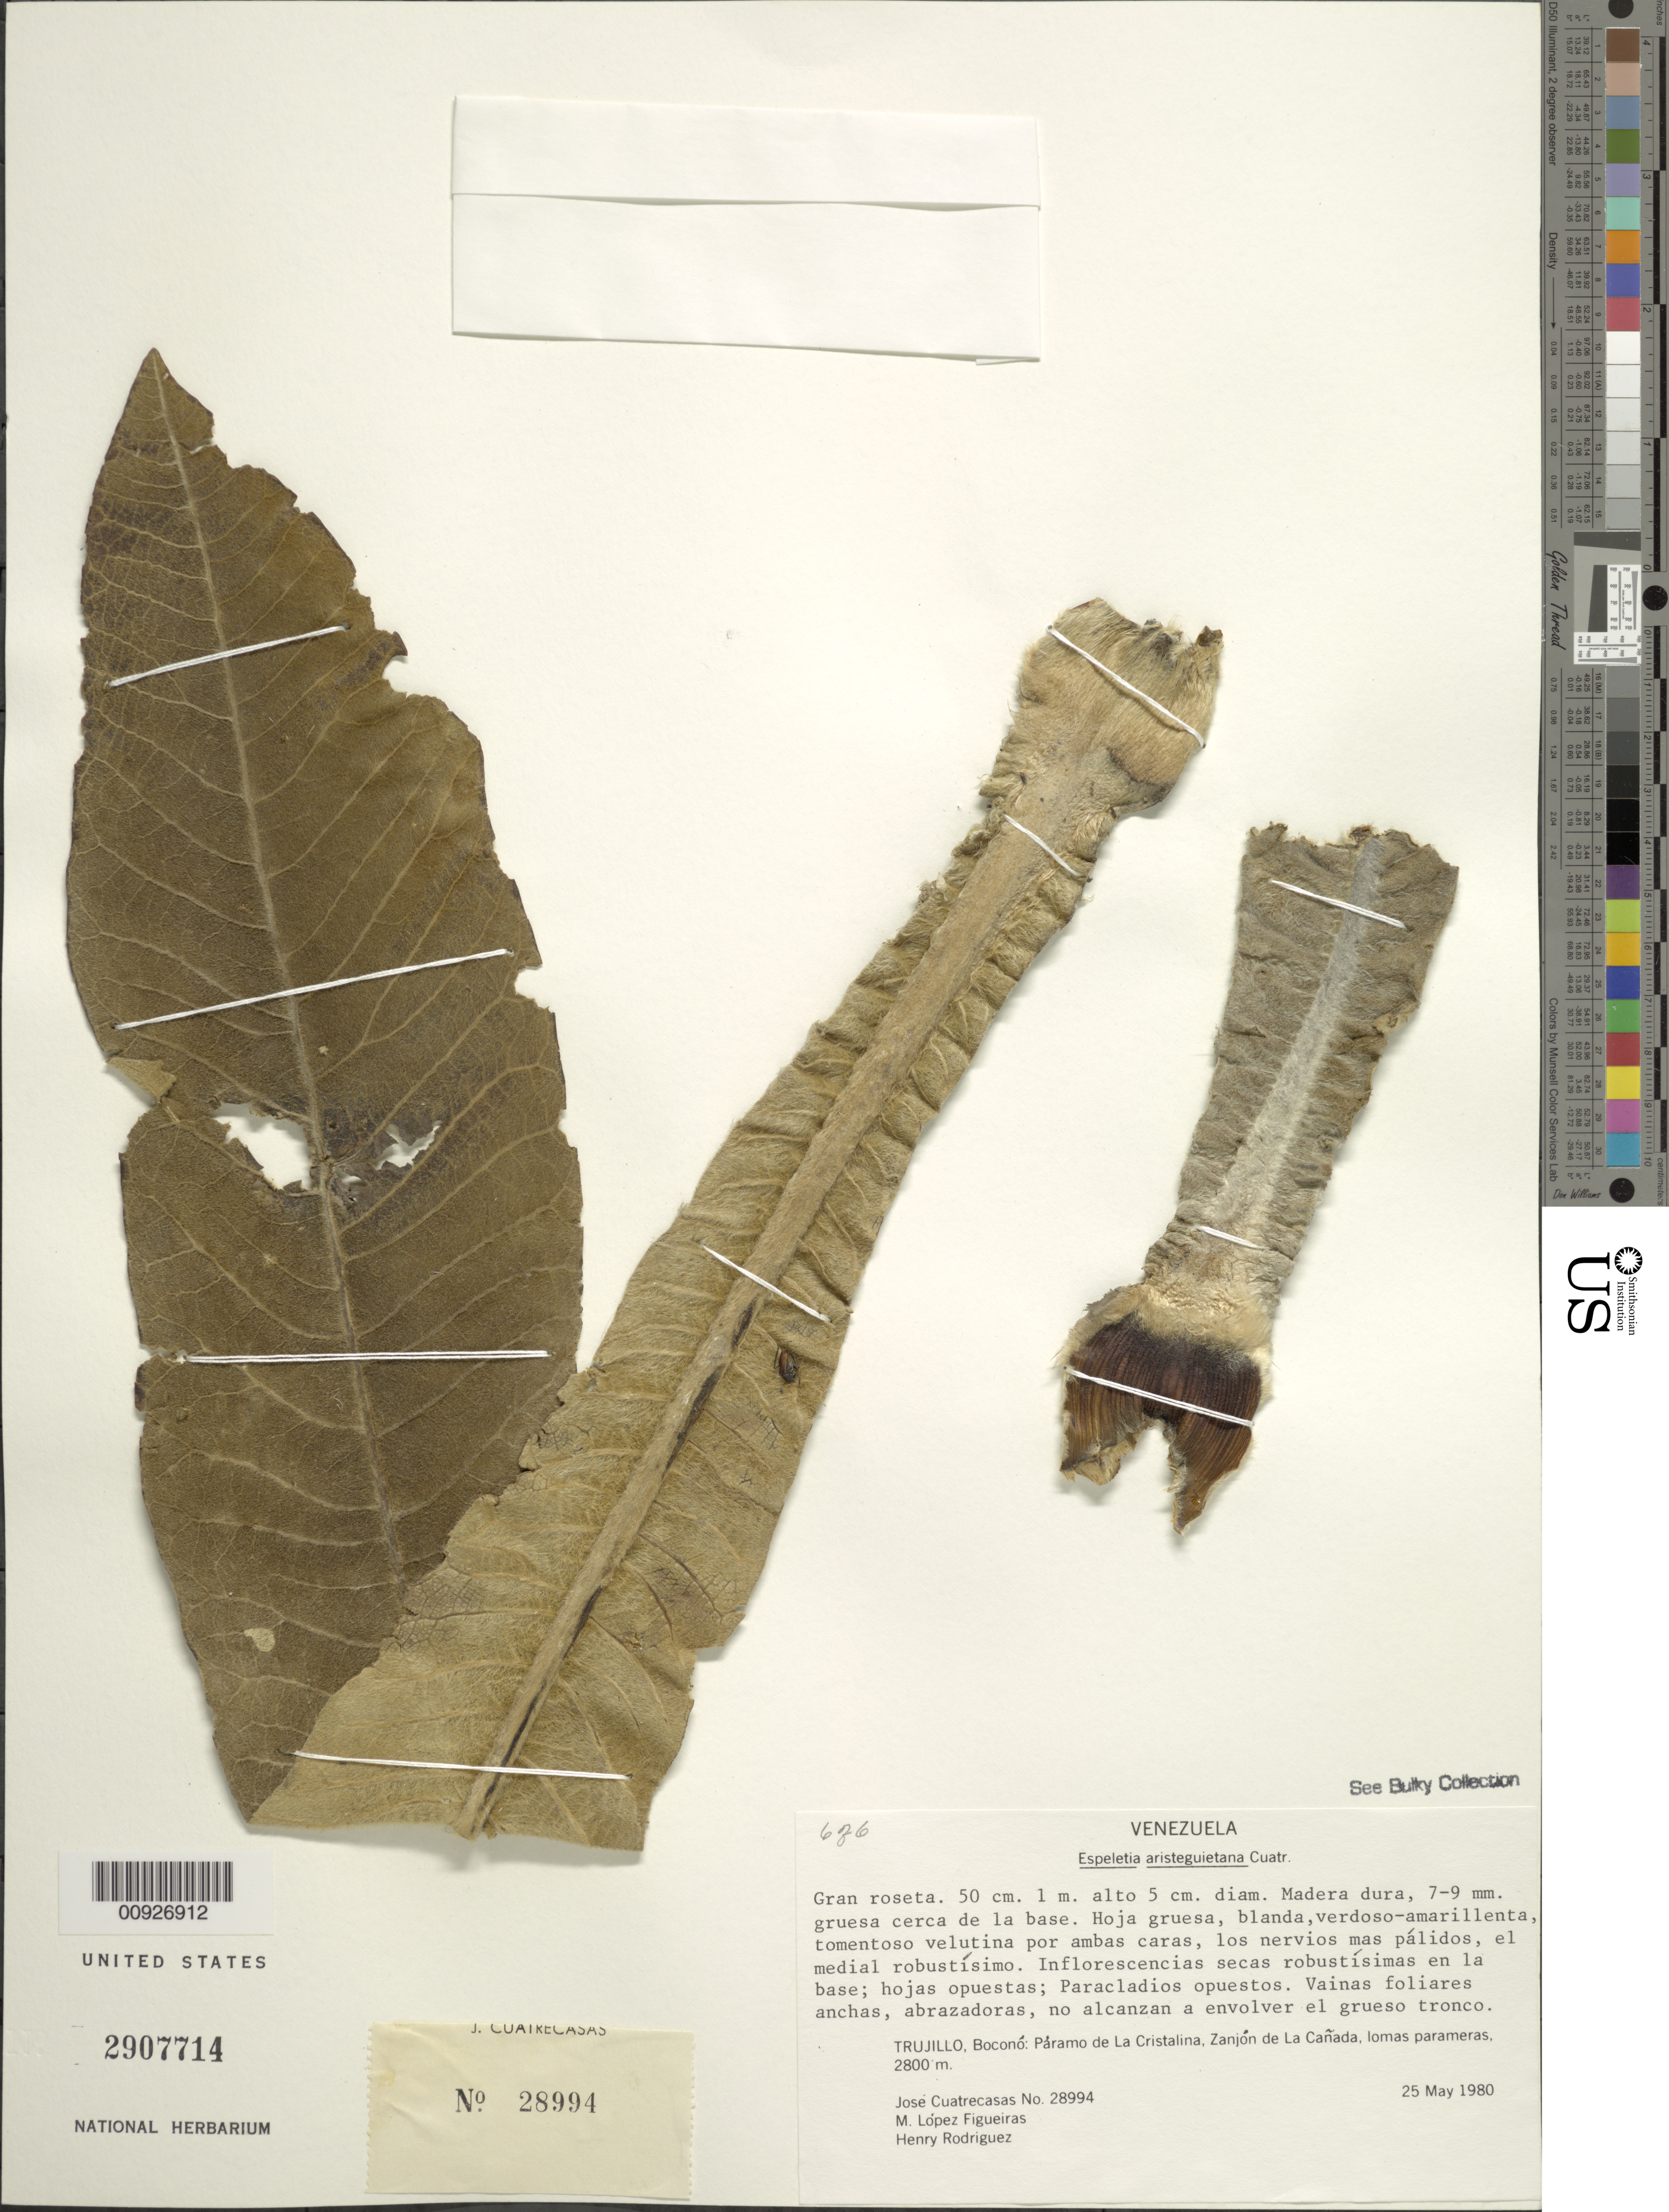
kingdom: Plantae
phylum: Tracheophyta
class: Magnoliopsida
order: Asterales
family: Asteraceae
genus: Espeletia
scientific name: Espeletia aristeguietana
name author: Cuatrec.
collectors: J. Cuatrecasas & M. López Figueiras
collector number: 28994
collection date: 1980-05-25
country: Venezuela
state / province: Trujillo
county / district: D. Boconó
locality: P. de la Cristalina. Zanjón de la Cañada.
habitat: Lomas parameras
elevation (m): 2800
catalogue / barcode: US 2907714